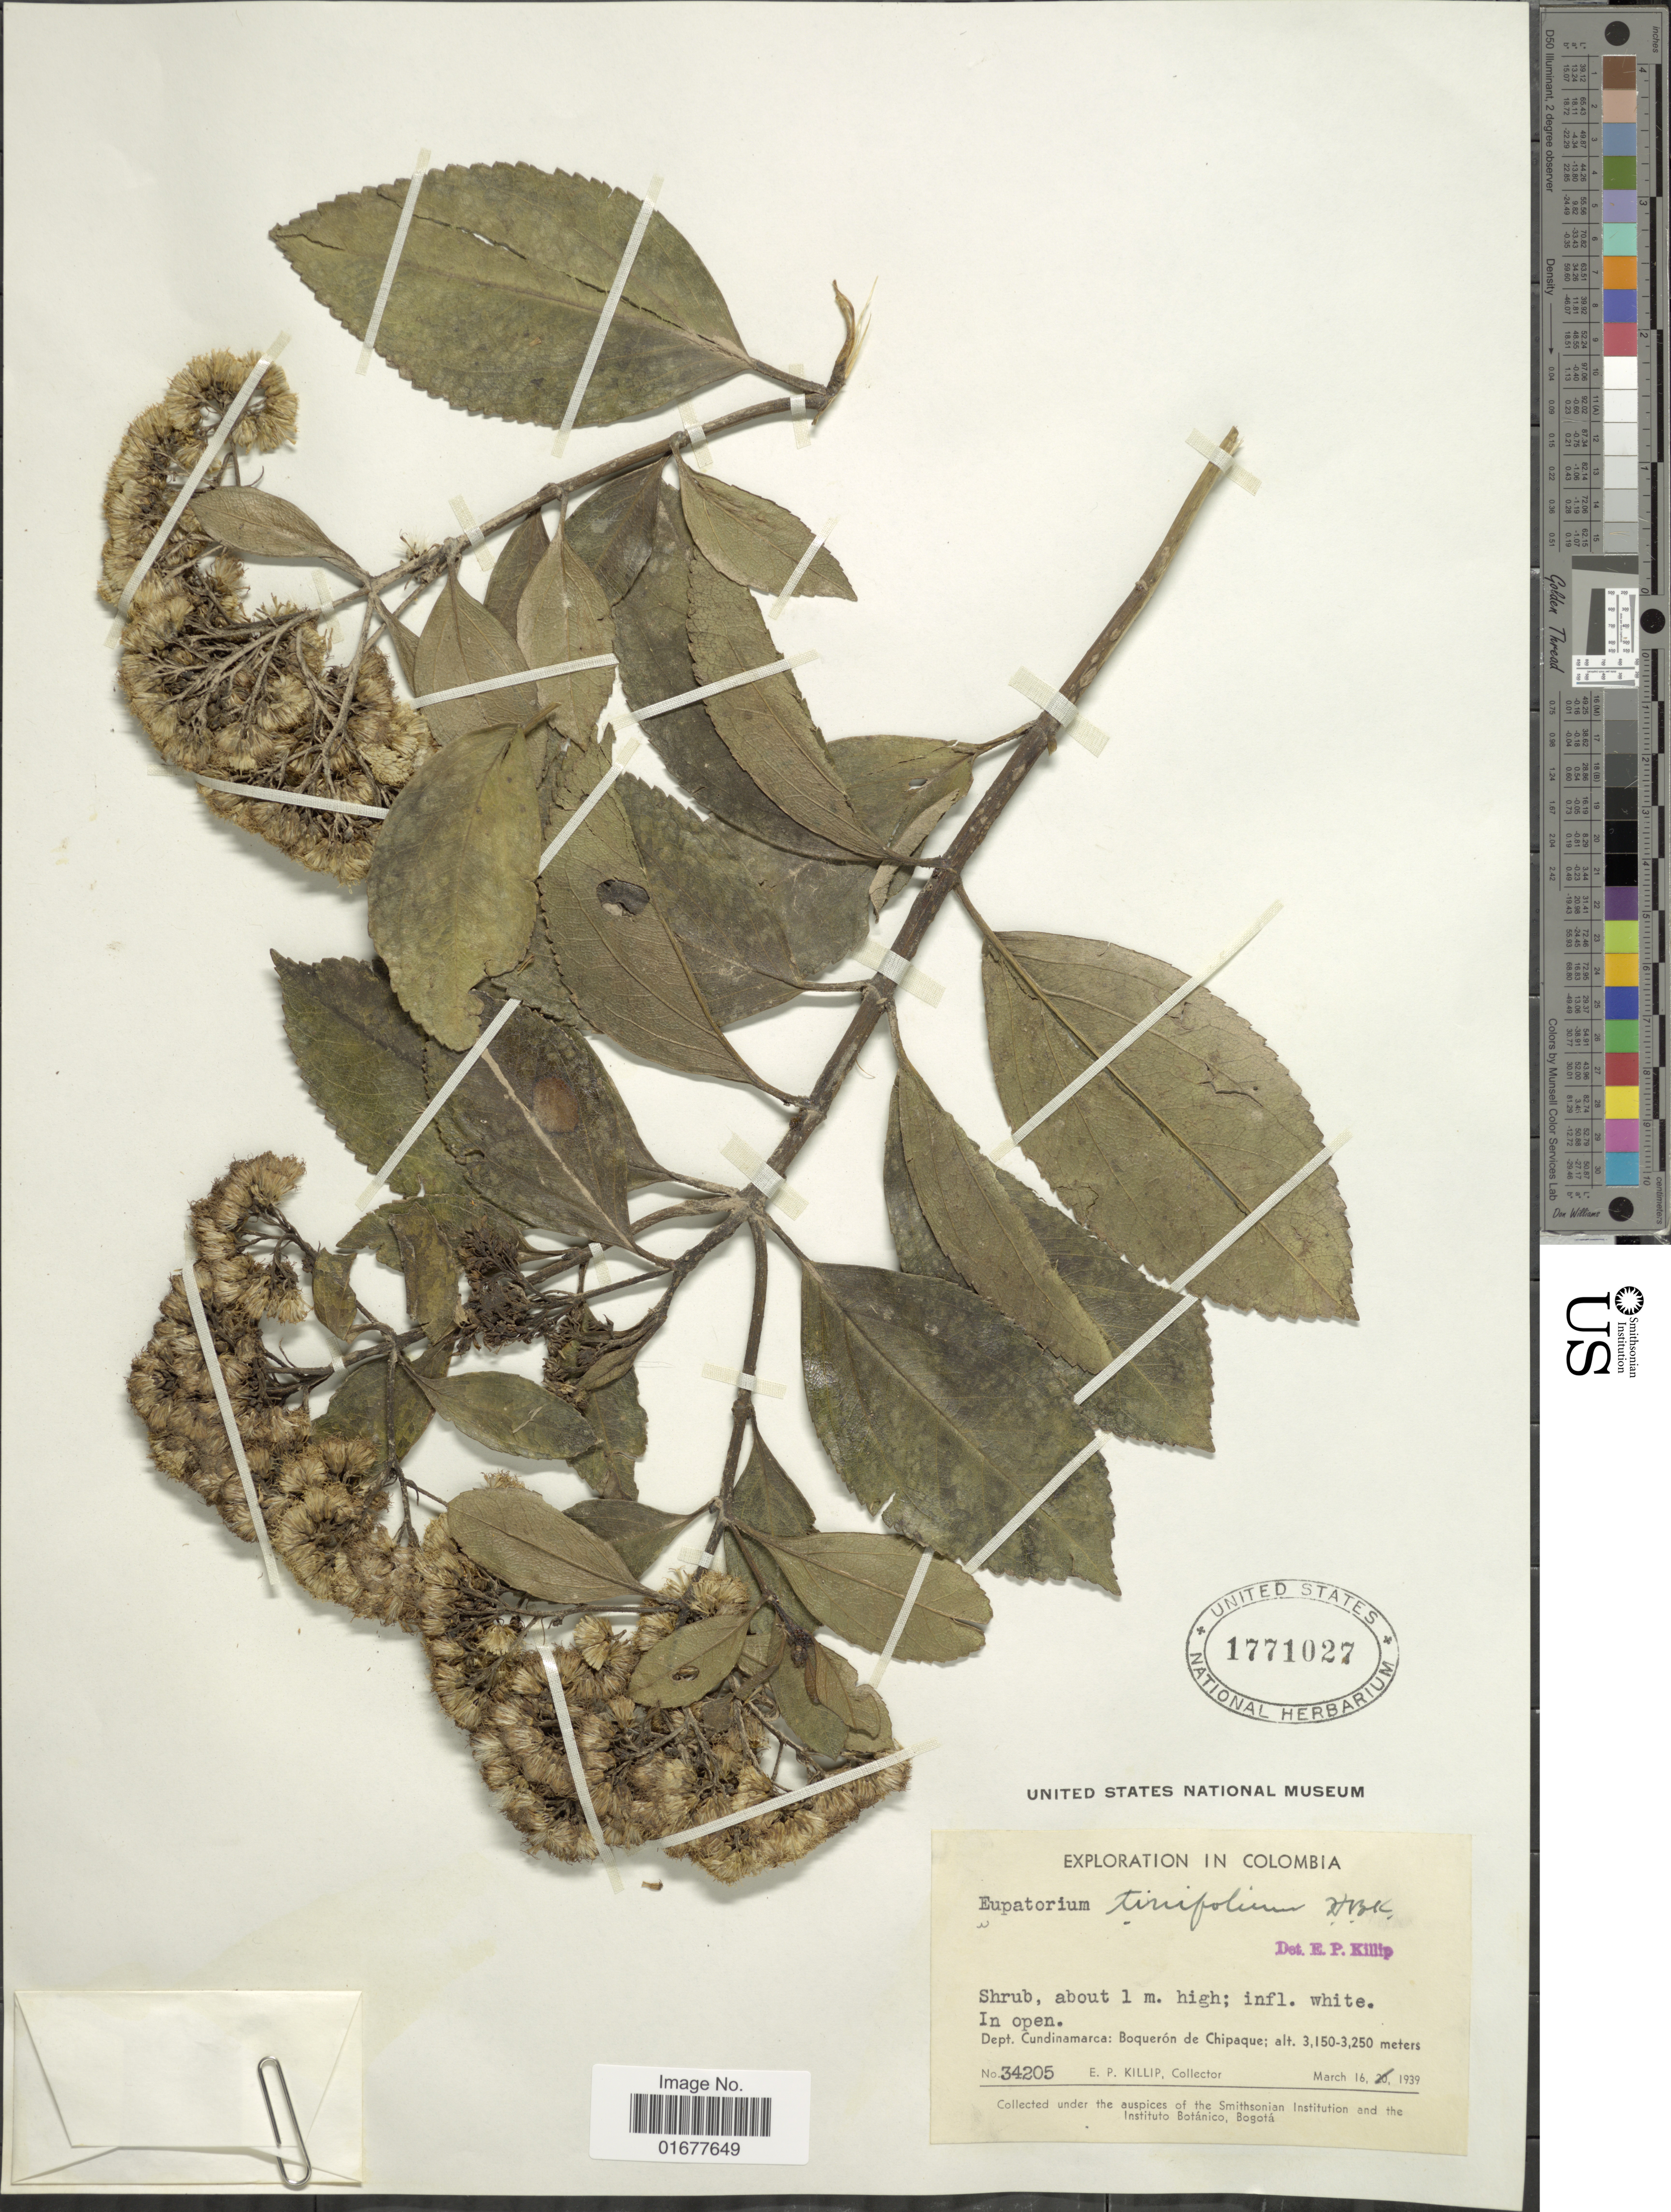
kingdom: Plantae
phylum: Tracheophyta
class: Magnoliopsida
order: Asterales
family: Asteraceae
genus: Ageratina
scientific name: Ageratina tinifolia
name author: (Kunth) R.M. King & H. Rob.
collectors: E. P. Killip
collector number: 34205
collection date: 1939-03-16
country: Colombia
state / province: Cundinamarca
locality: Boqueron de Chipaque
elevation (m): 3150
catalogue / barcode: US 1771027